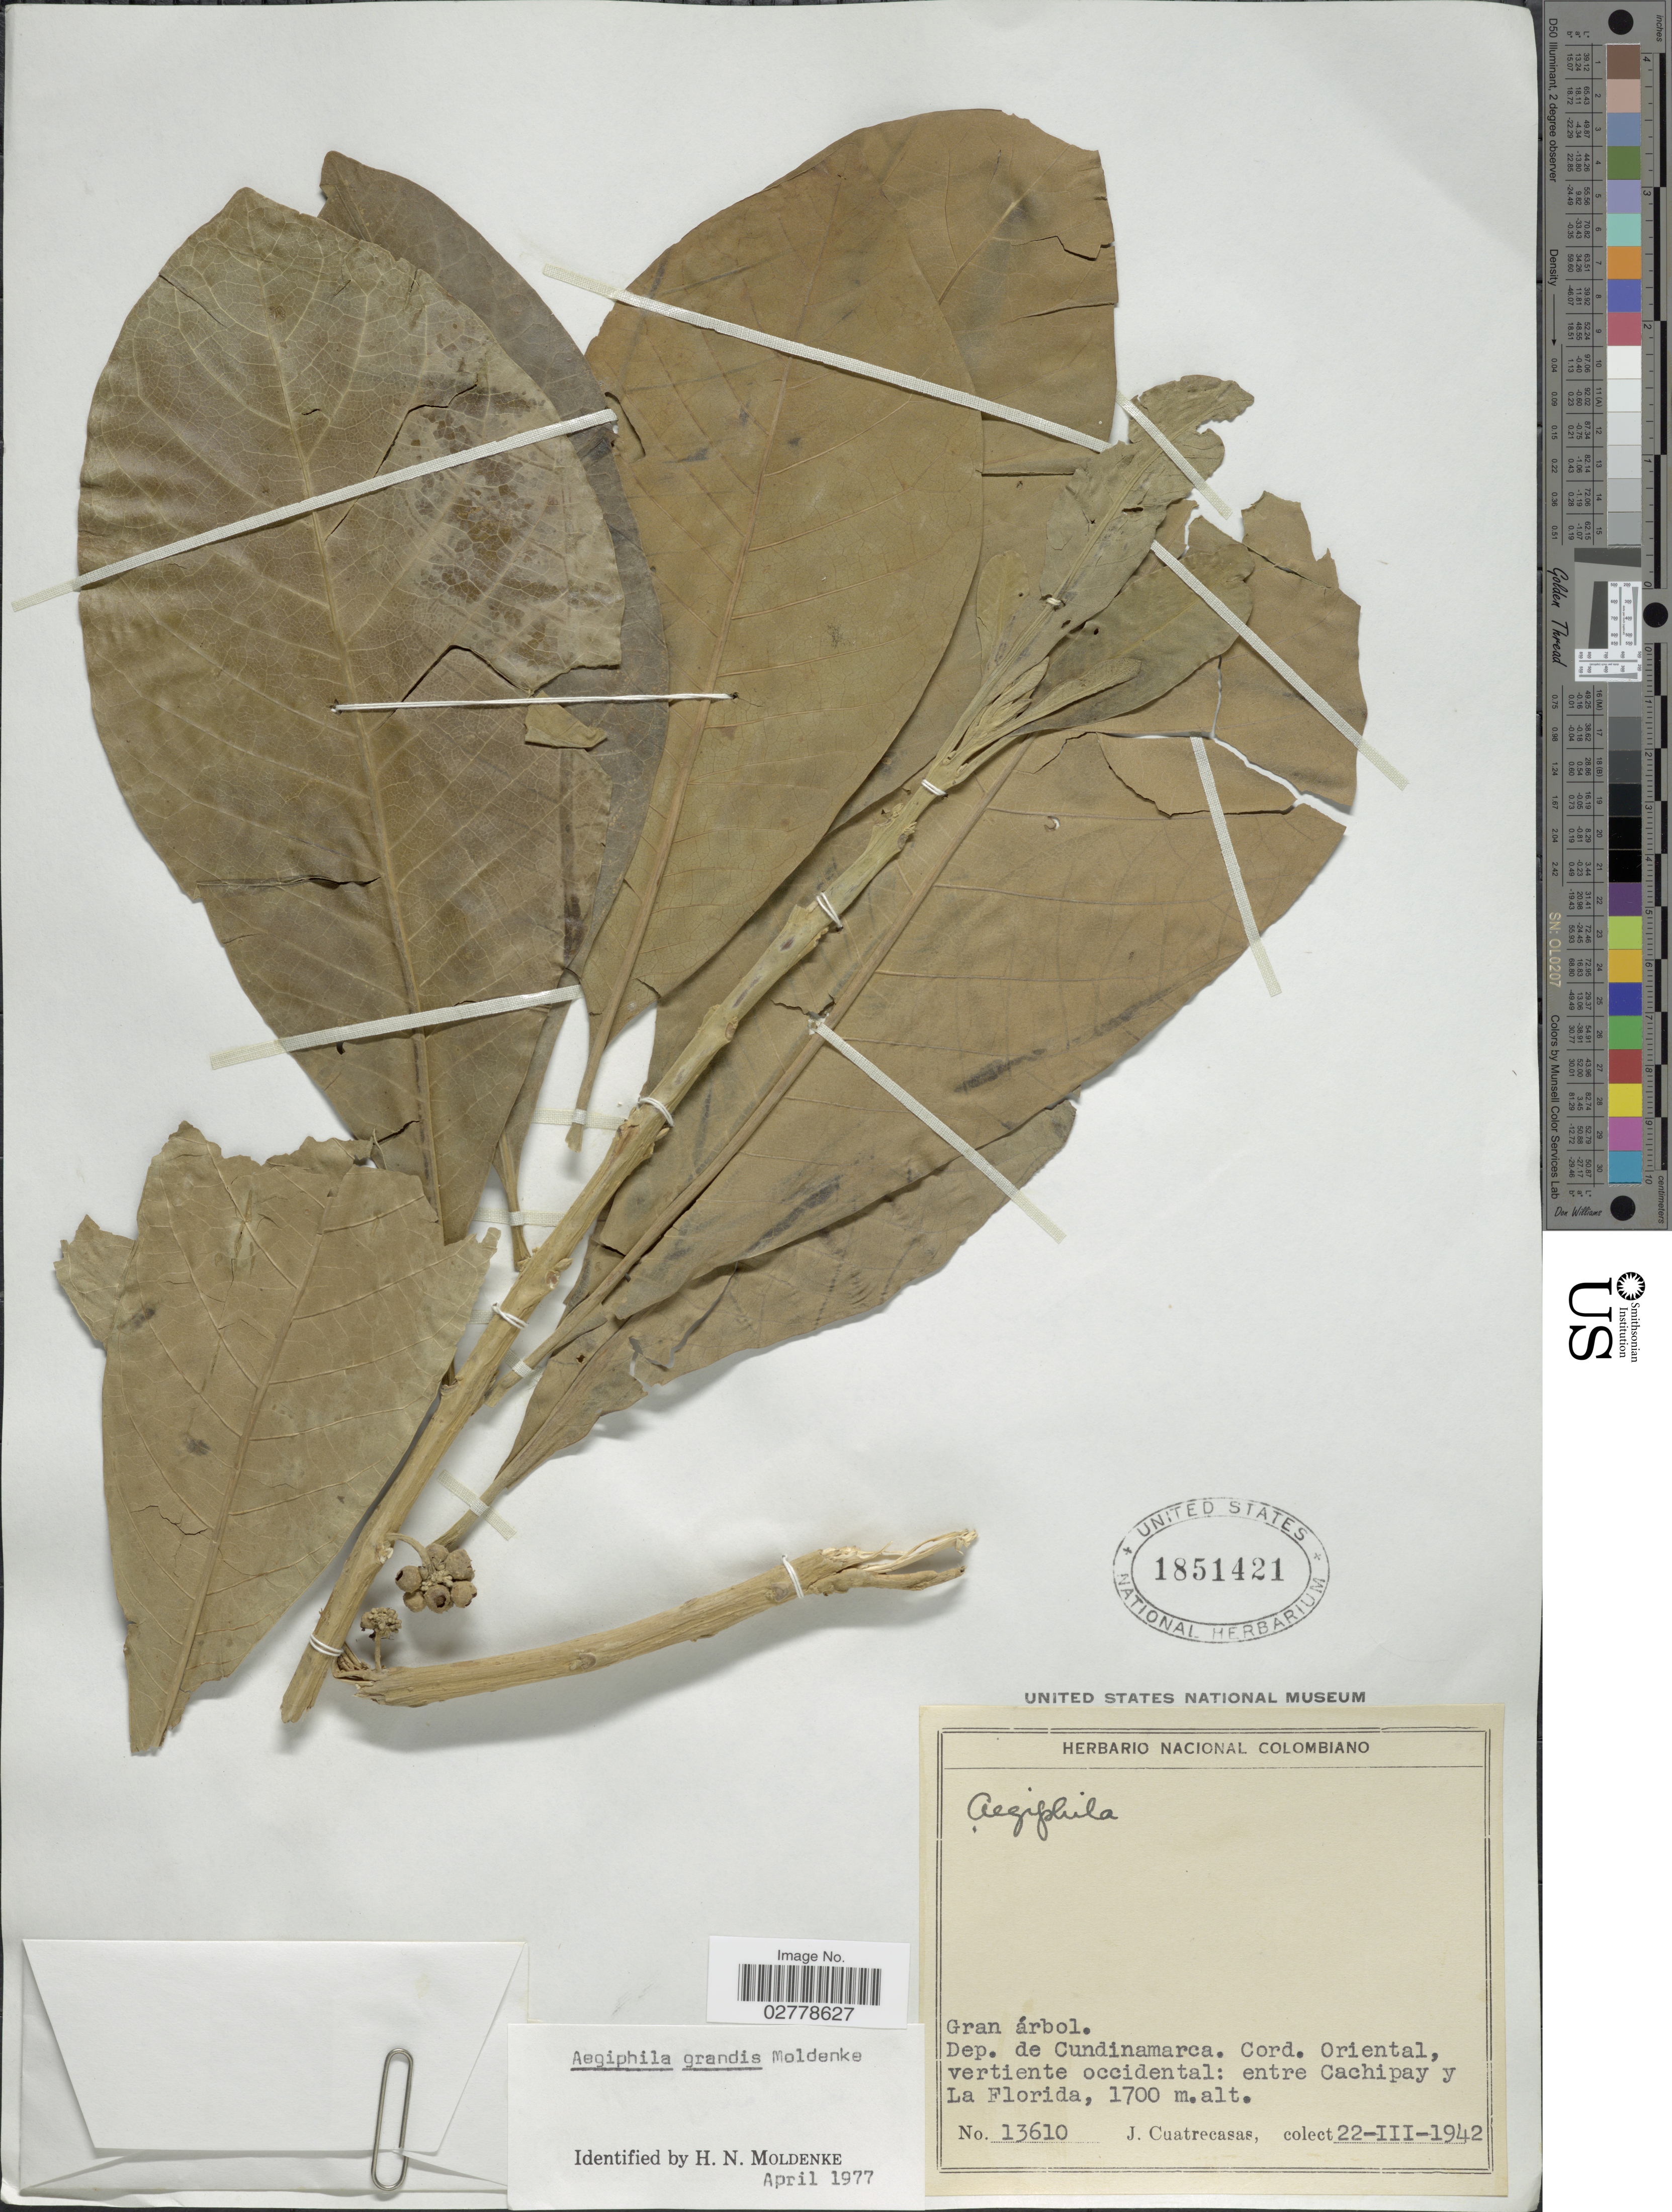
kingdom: Plantae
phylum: Tracheophyta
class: Magnoliopsida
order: Lamiales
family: Lamiaceae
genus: Aegiphila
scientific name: Aegiphila grandis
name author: Moldenke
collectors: J. Cuatrecasas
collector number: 13610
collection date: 1942-03-22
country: Colombia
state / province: Cundinamarca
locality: Dep. de Cundinamarca. Cord. Oriental, vertiente occidental: entre Cachipay y La Florida.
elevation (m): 1700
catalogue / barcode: US 1851421